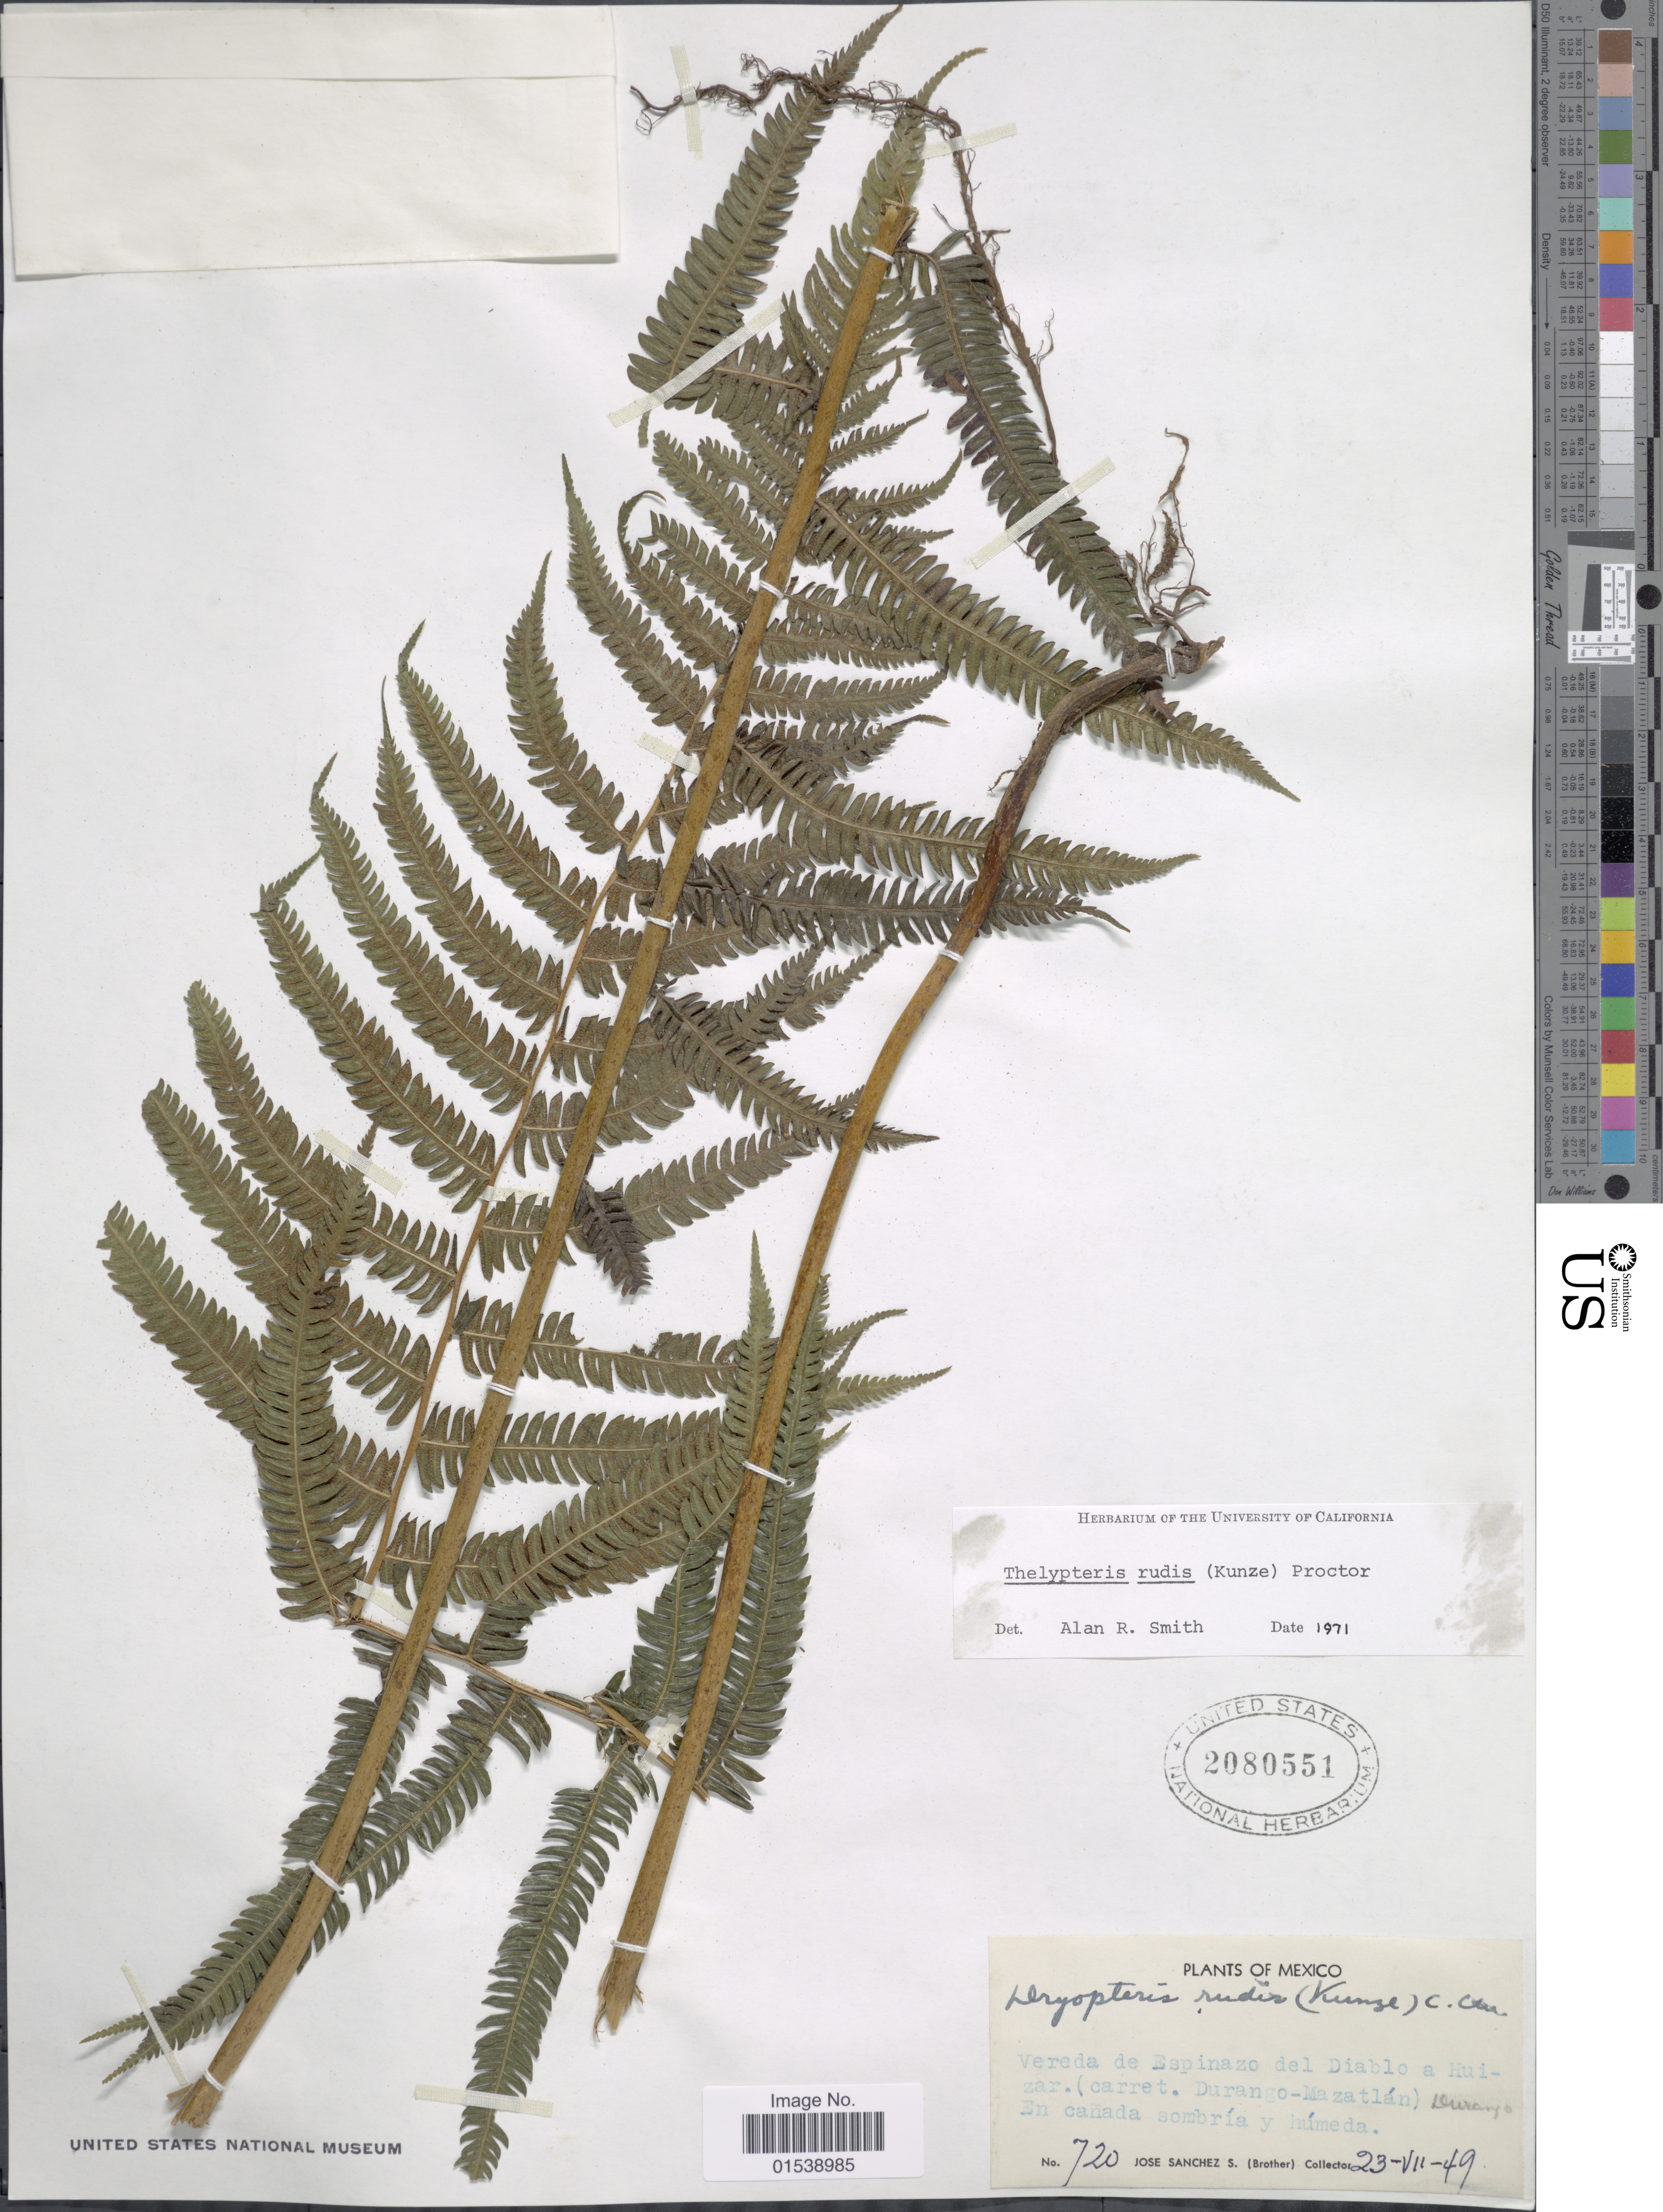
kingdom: Plantae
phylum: Tracheophyta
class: Polypodiopsida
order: Polypodiales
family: Thelypteridaceae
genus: Amauropelta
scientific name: Amauropelta rudis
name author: (Kunze) Pic. Serm.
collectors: J. Sanchez S.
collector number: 720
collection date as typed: Transcribed d/m/y: 23/7/49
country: Mexico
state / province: Durango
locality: Vereda de Espinzao del Diablo a Huizar (carret. Durango-Mazatlan), en canada sombria y humeda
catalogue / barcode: US 2080551